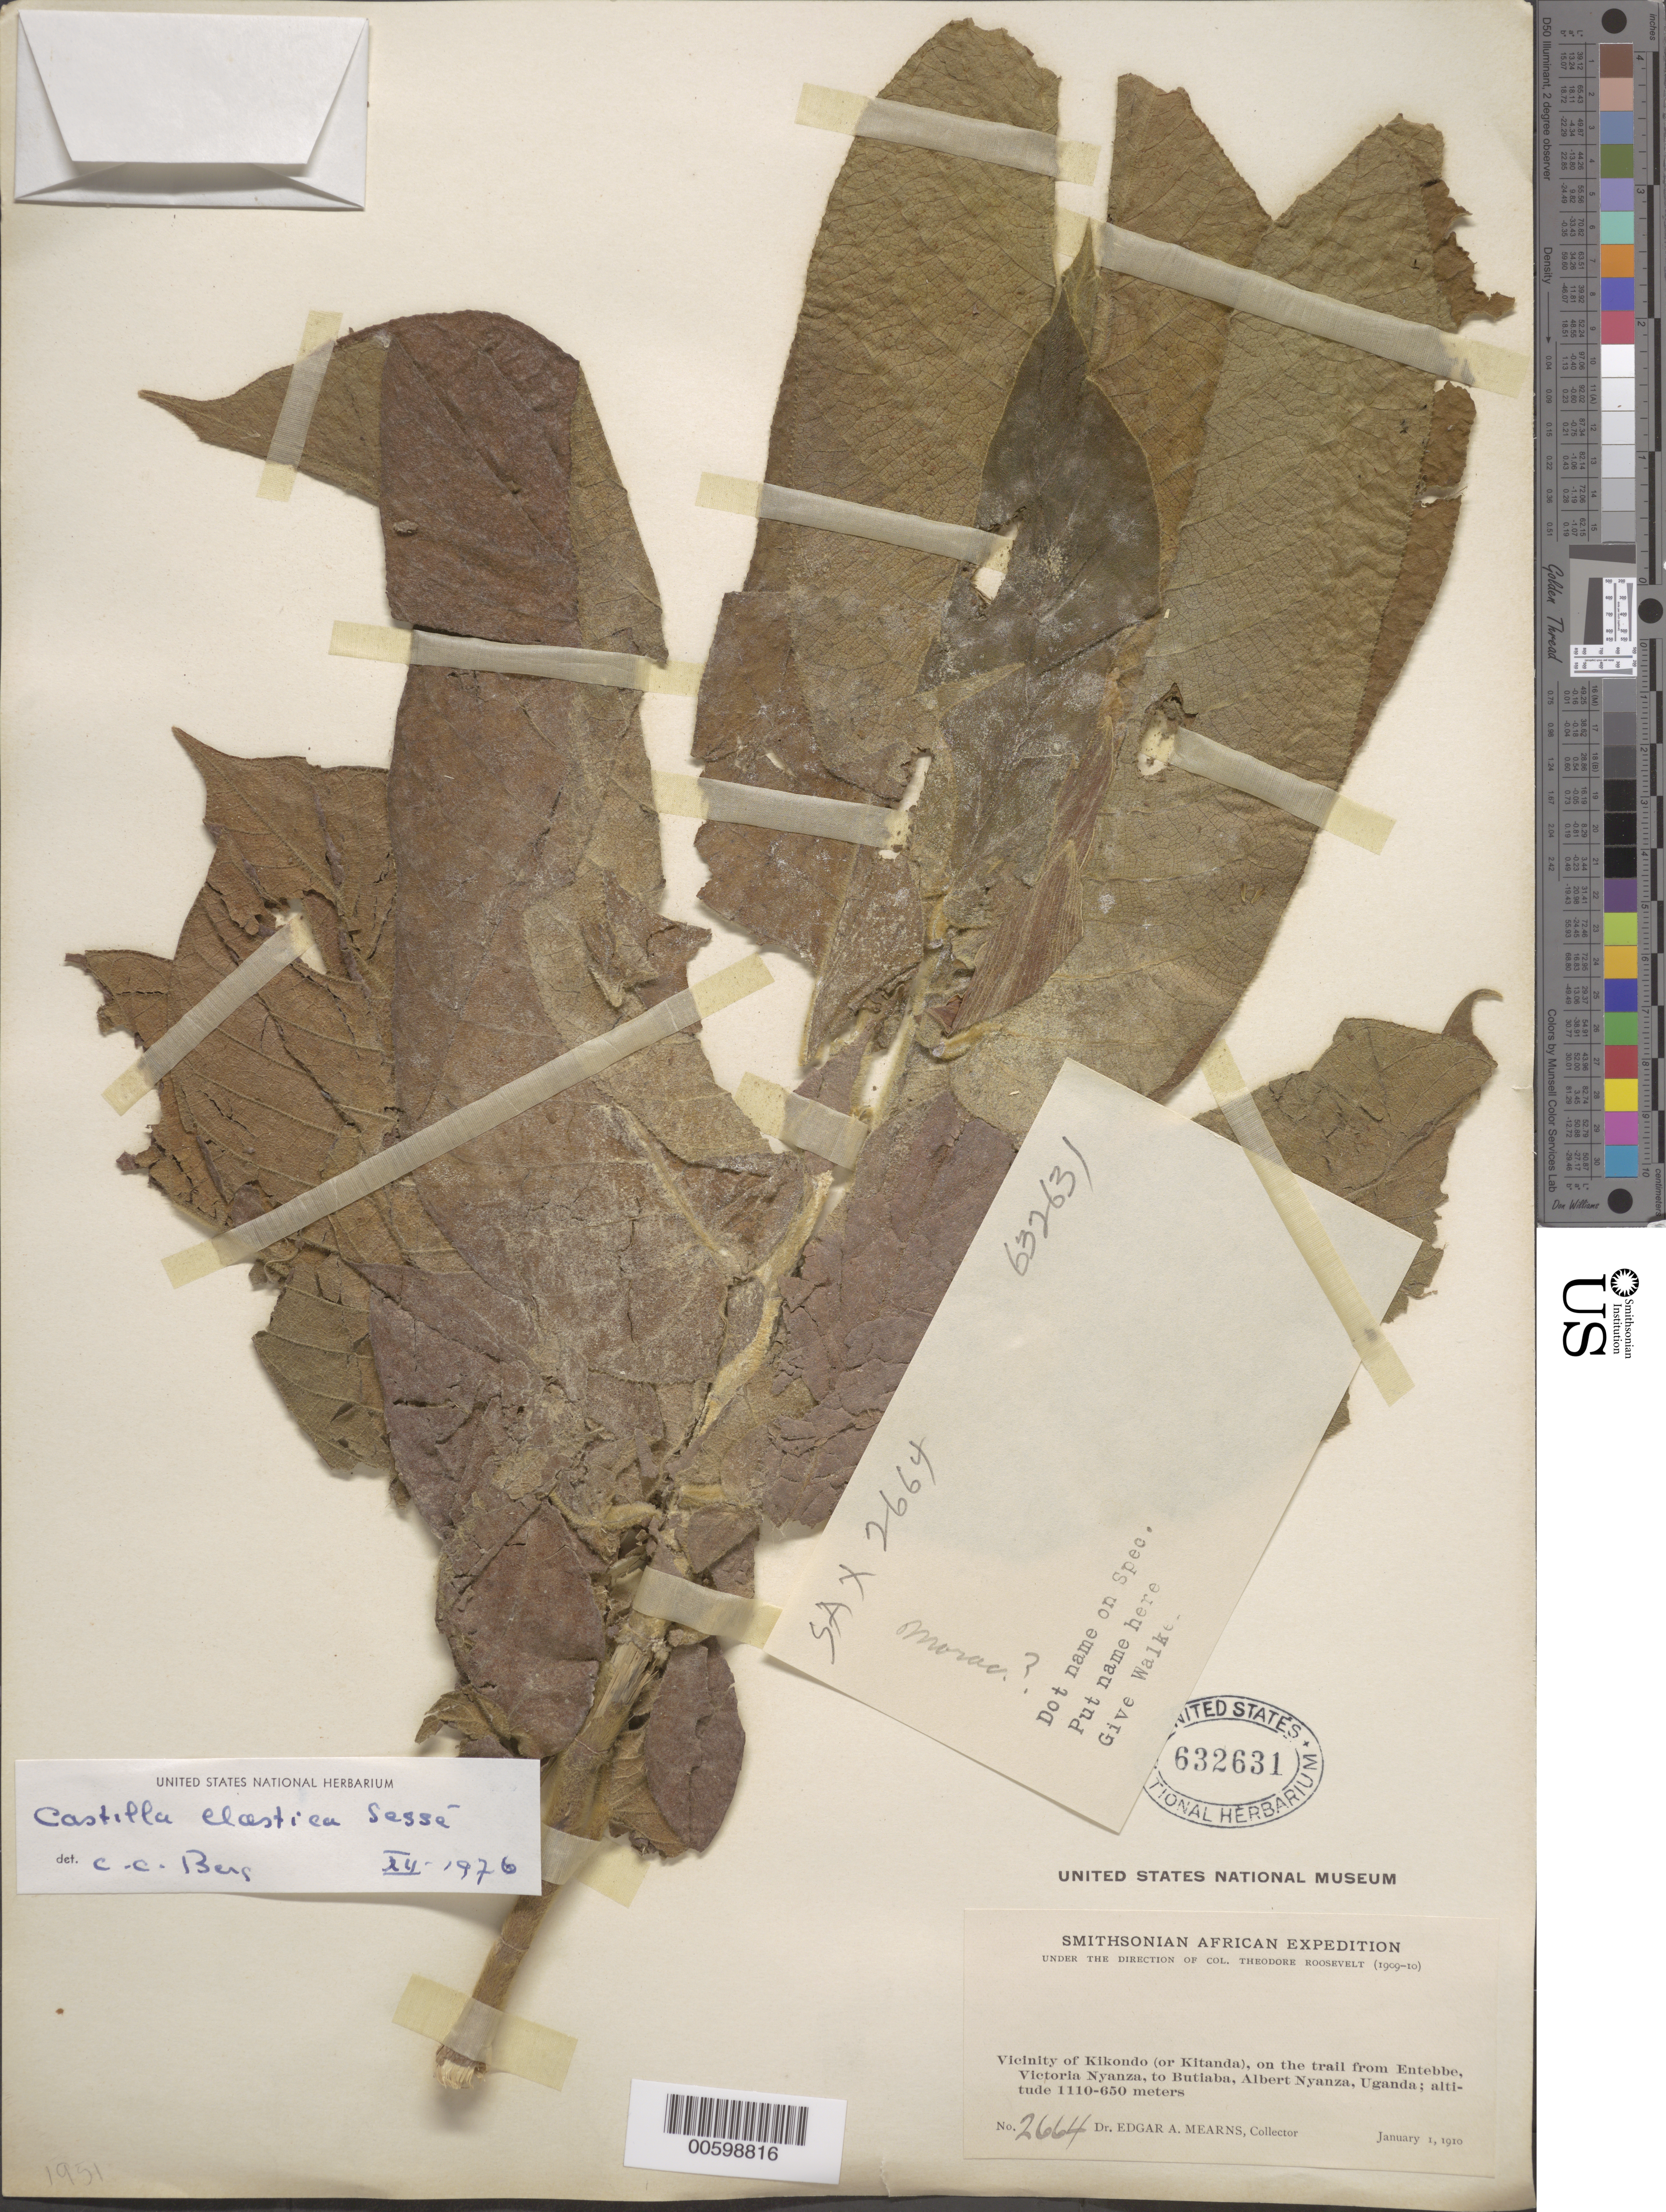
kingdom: Plantae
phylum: Tracheophyta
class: Magnoliopsida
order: Rosales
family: Moraceae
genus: Castilla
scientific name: Castilla elastica var. elastica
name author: Sessé ex Cerv.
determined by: Berg, C. C.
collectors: E. A. Mearns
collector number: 2664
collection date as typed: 01 Jan 1910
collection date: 1910-01-01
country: Uganda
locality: Vicinity of Kikondo ( or Kitanda), on the trail from Entebbe, Victoria Nyanza, to Butiaba, Albert Nyanza, Uganda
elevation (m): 1110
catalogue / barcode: US 632631